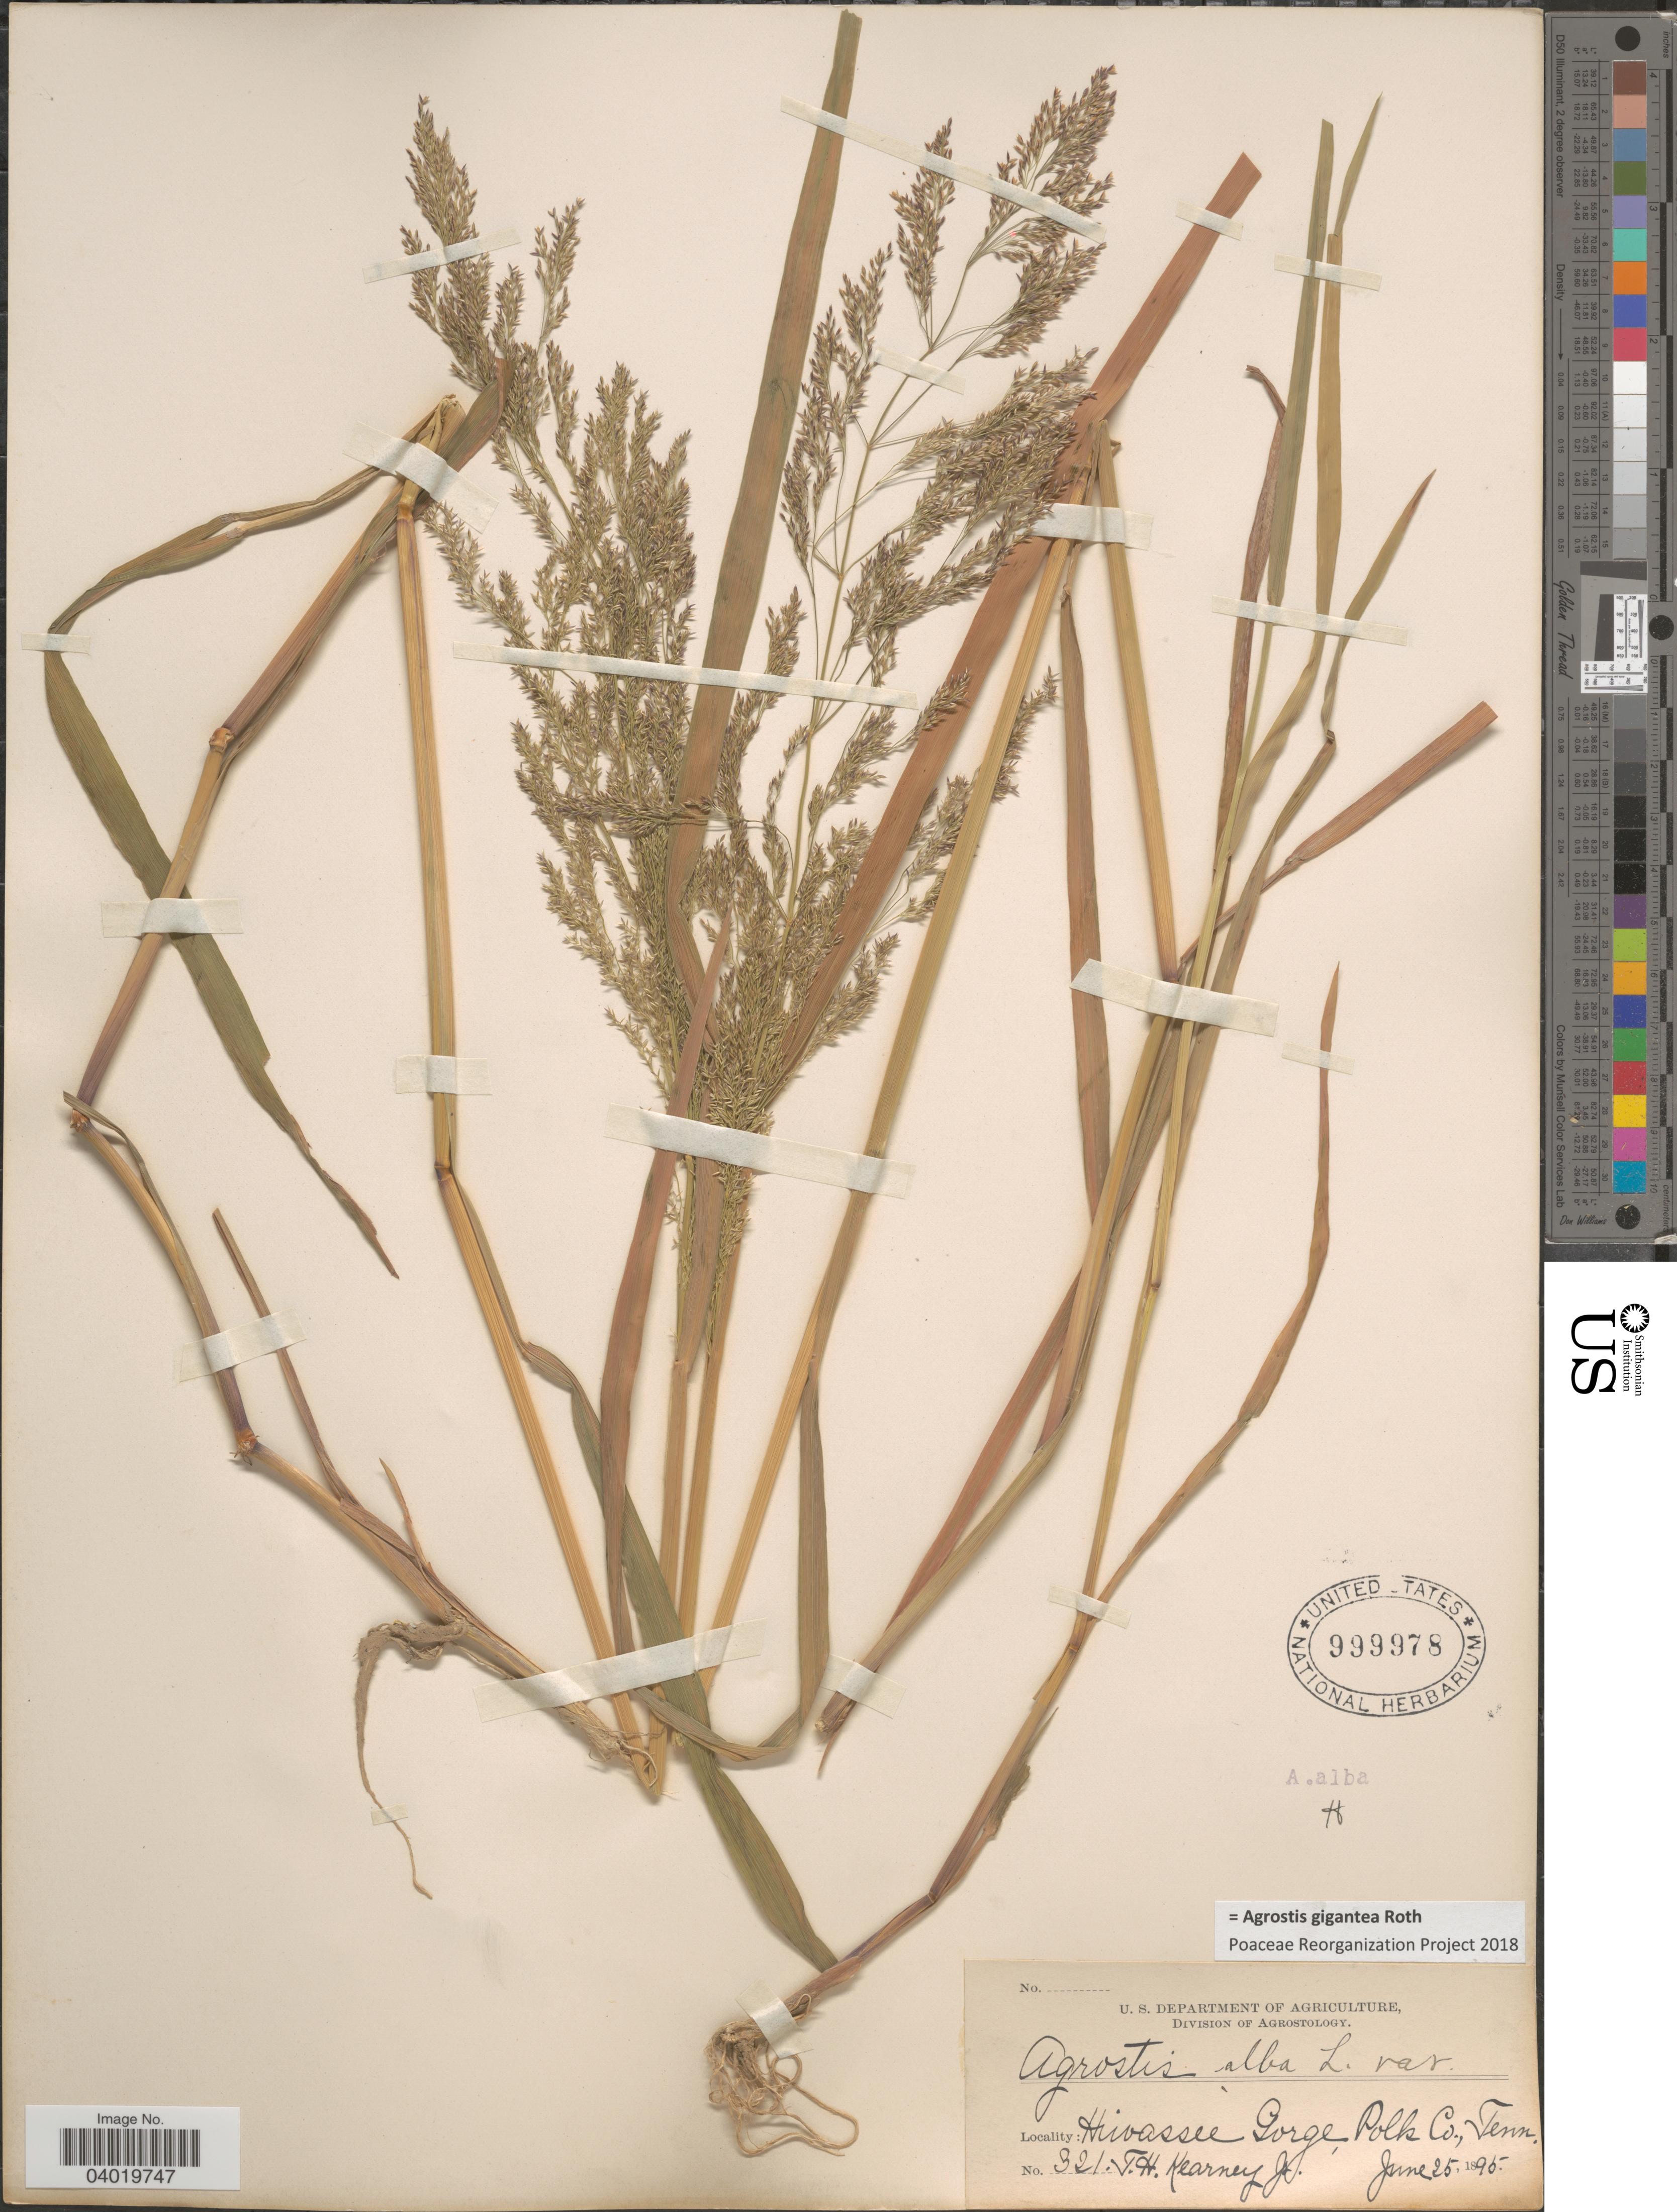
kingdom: Plantae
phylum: Tracheophyta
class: Liliopsida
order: Poales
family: Poaceae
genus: Agrostis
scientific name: Agrostis gigantea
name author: Roth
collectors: T. H. Kearney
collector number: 321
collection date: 1895-06-25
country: United States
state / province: Tennessee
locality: Hiwassee Gorge, Polk Co.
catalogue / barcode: US 999978